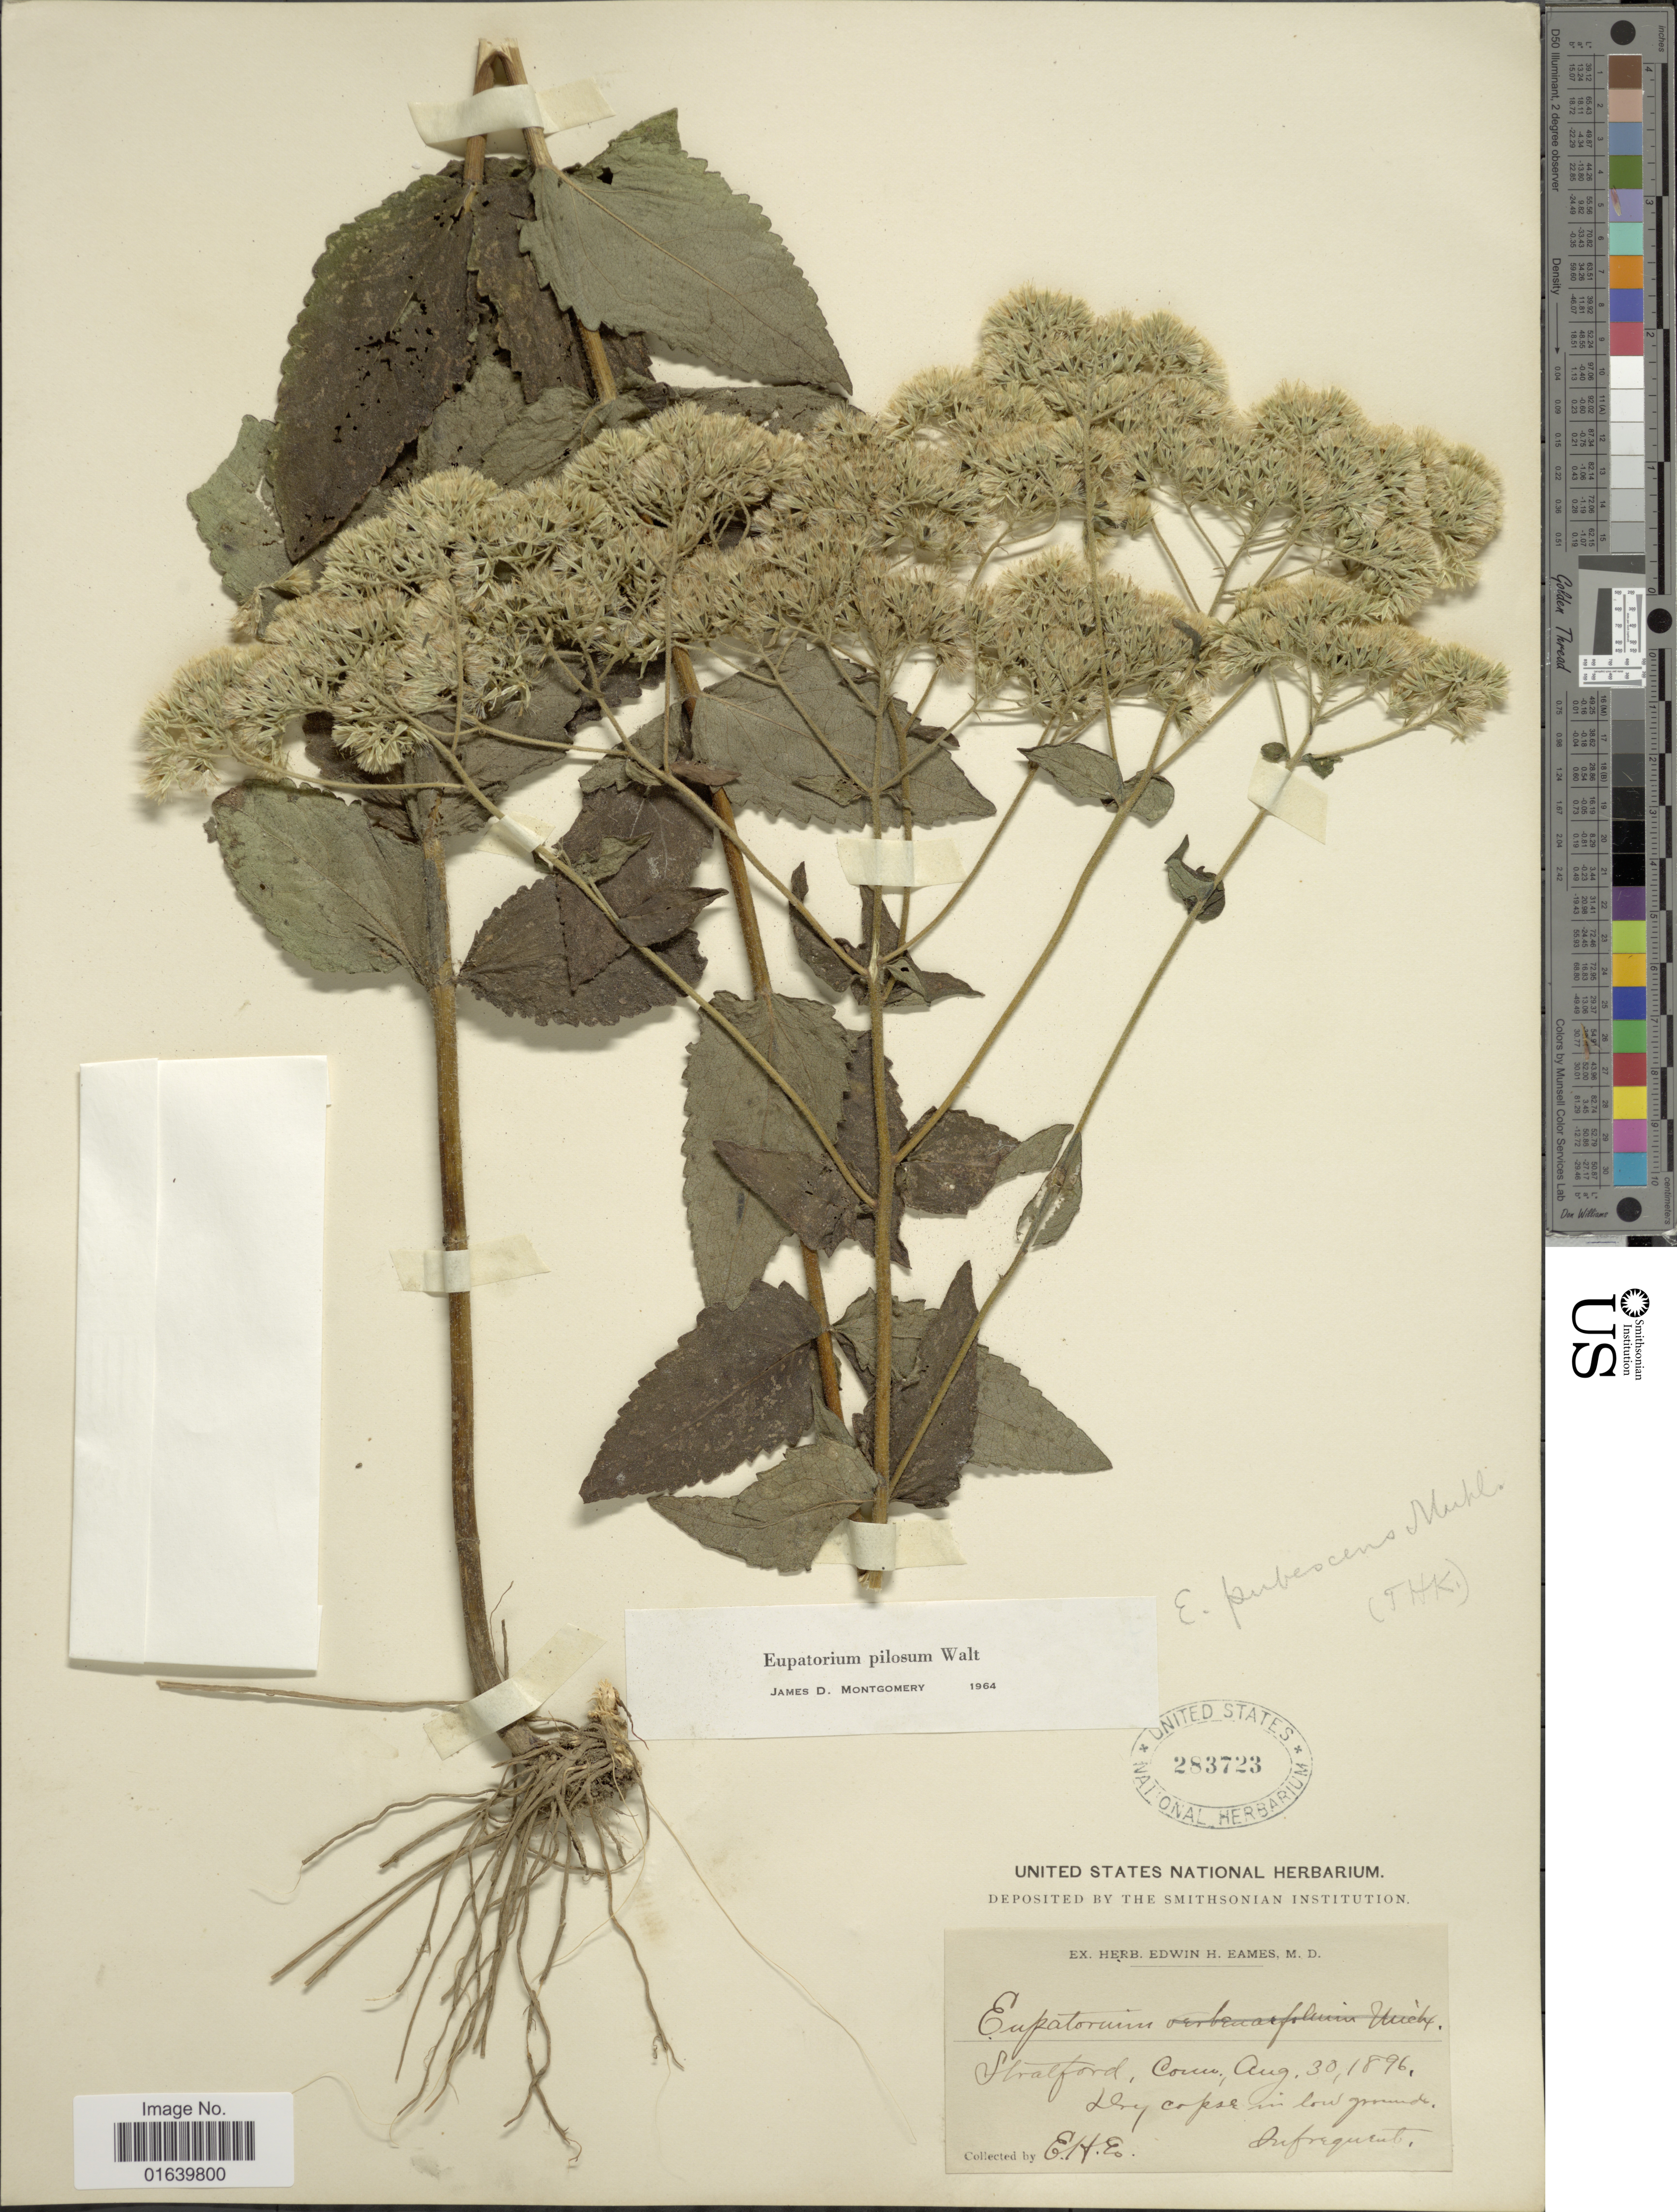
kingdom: Plantae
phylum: Tracheophyta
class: Magnoliopsida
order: Asterales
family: Asteraceae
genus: Eupatorium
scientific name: Eupatorium pilosum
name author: Walter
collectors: E. H. Eames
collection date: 1896-08-30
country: United States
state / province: Connecticut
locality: Stamford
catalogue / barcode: US 283723